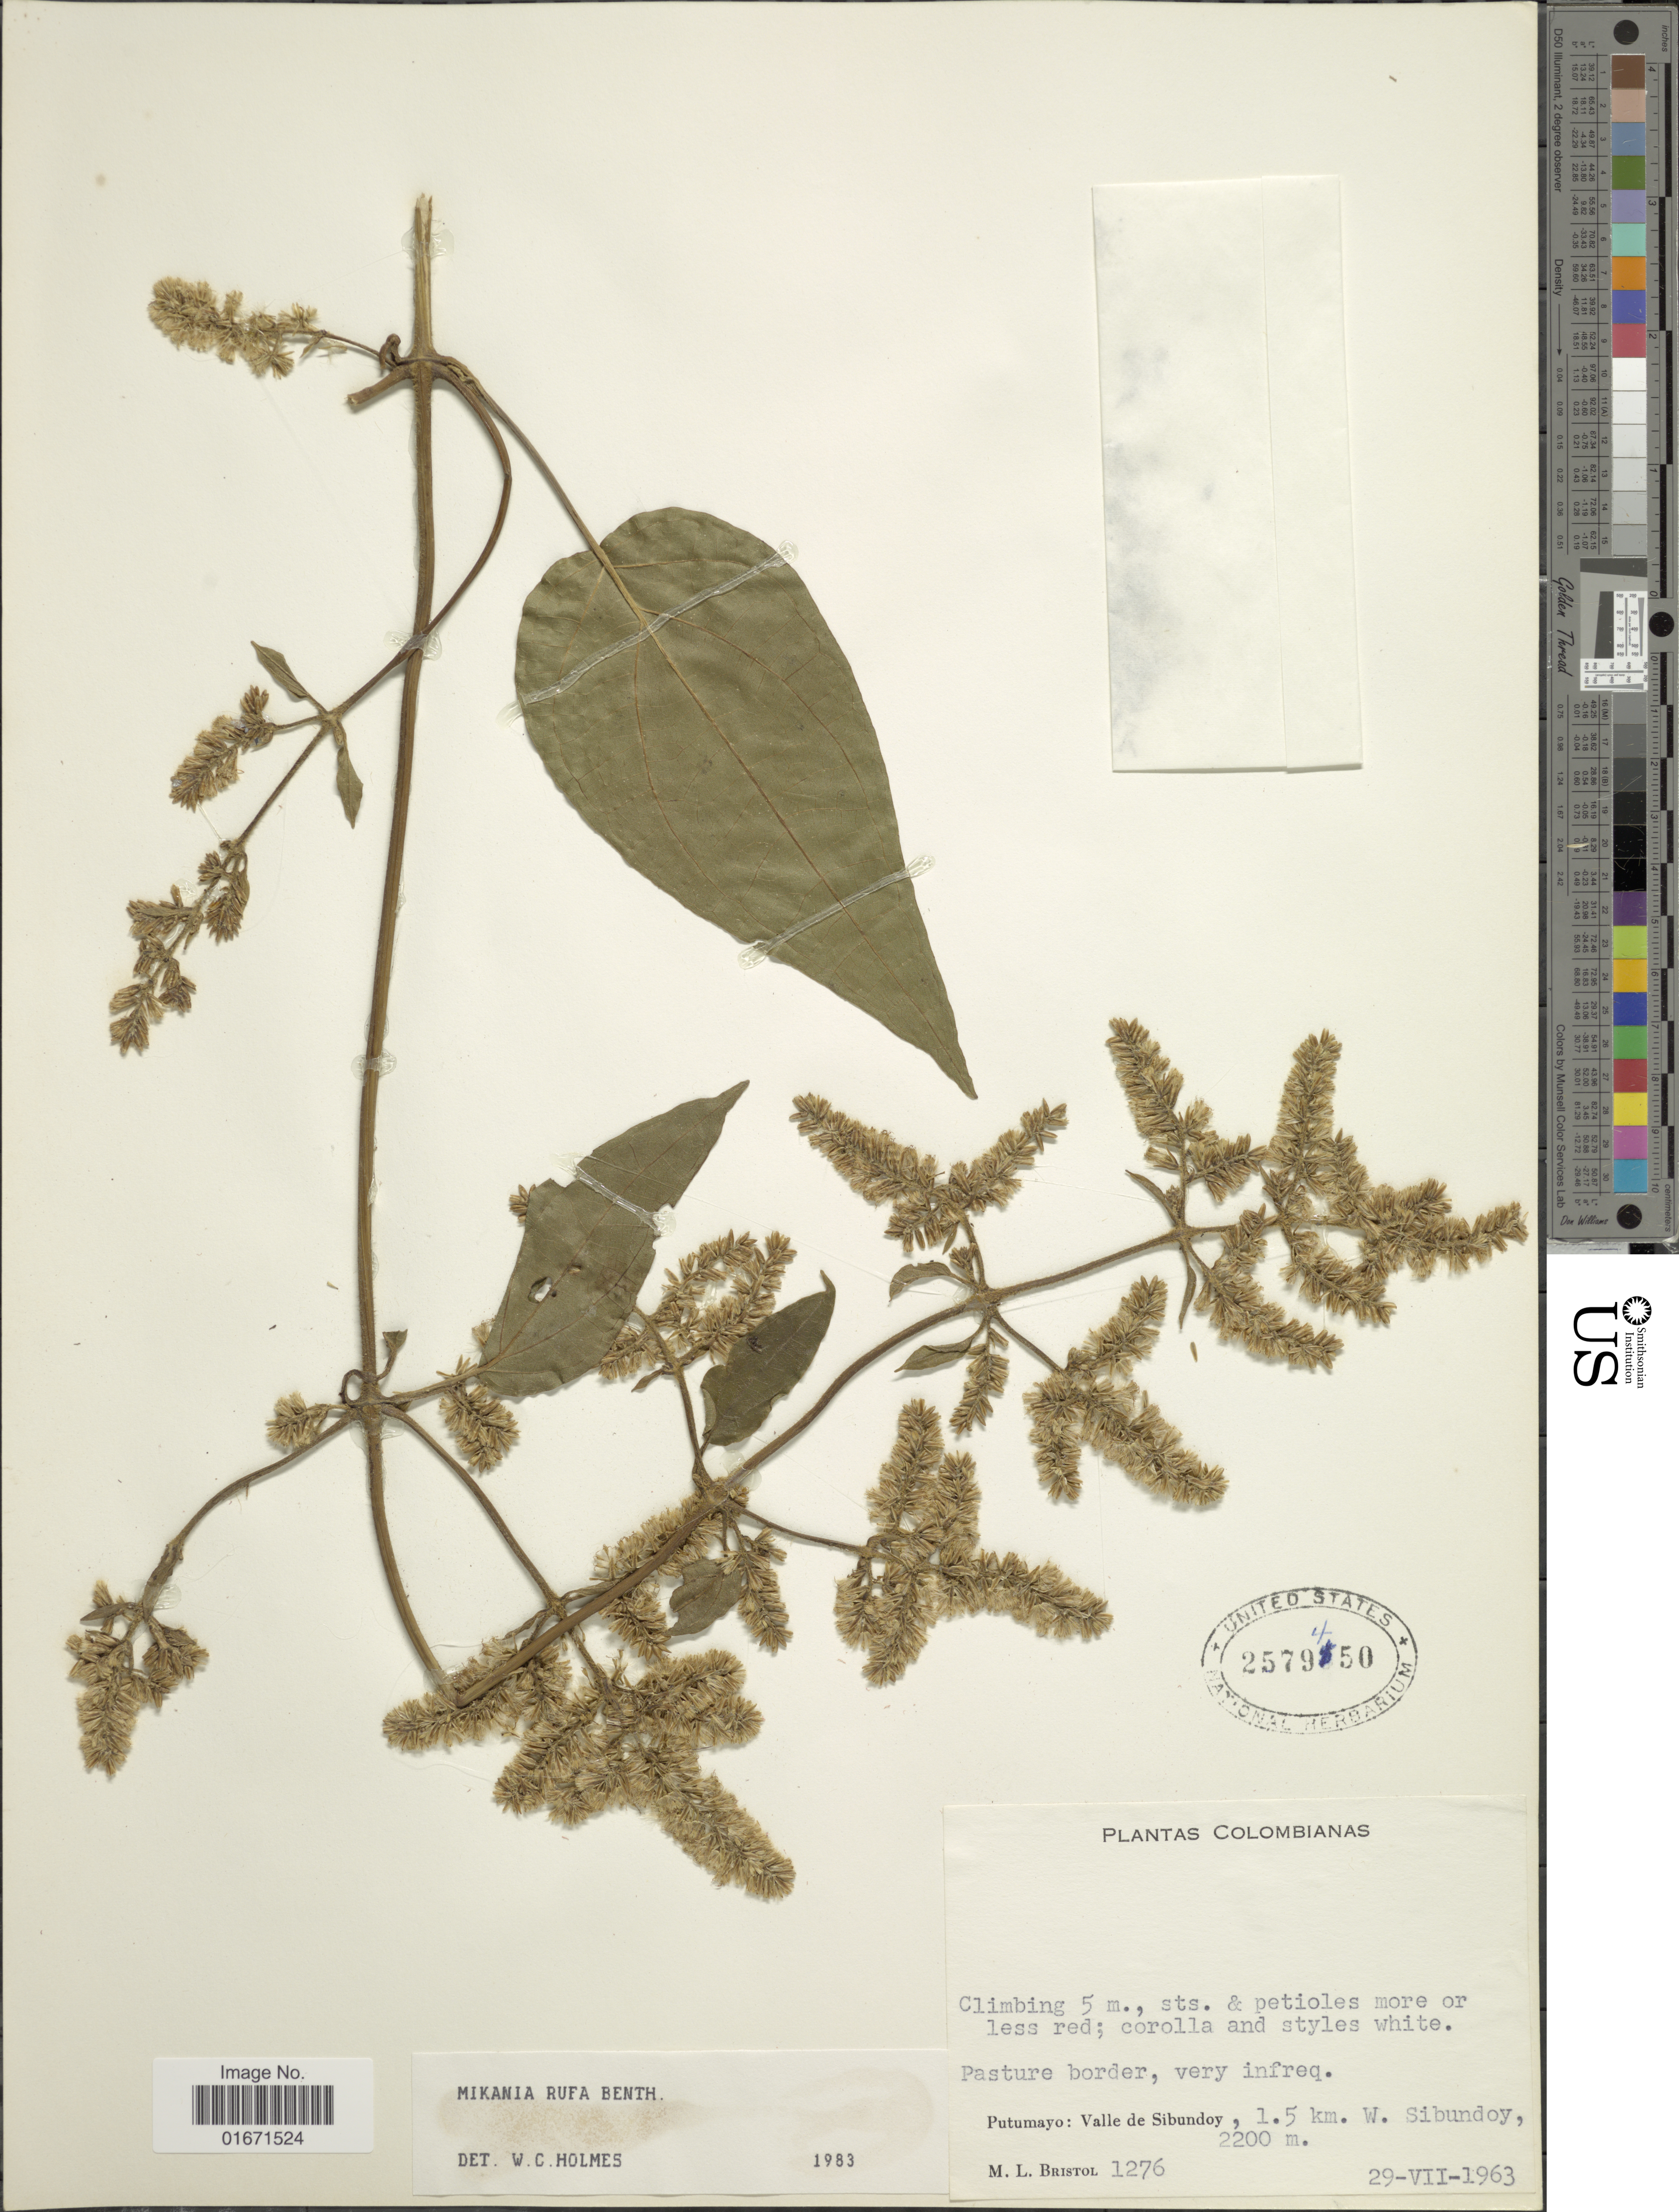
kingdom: Plantae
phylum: Tracheophyta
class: Magnoliopsida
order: Asterales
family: Asteraceae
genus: Mikania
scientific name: Mikania rufa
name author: Benth.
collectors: M. L. Bristol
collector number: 1276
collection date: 1963-07-29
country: Colombia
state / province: Putumayo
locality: Putumayo: Valle de Sibundoy, 1.5 km. W. Sibundoy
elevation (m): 2200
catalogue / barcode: US 2579450